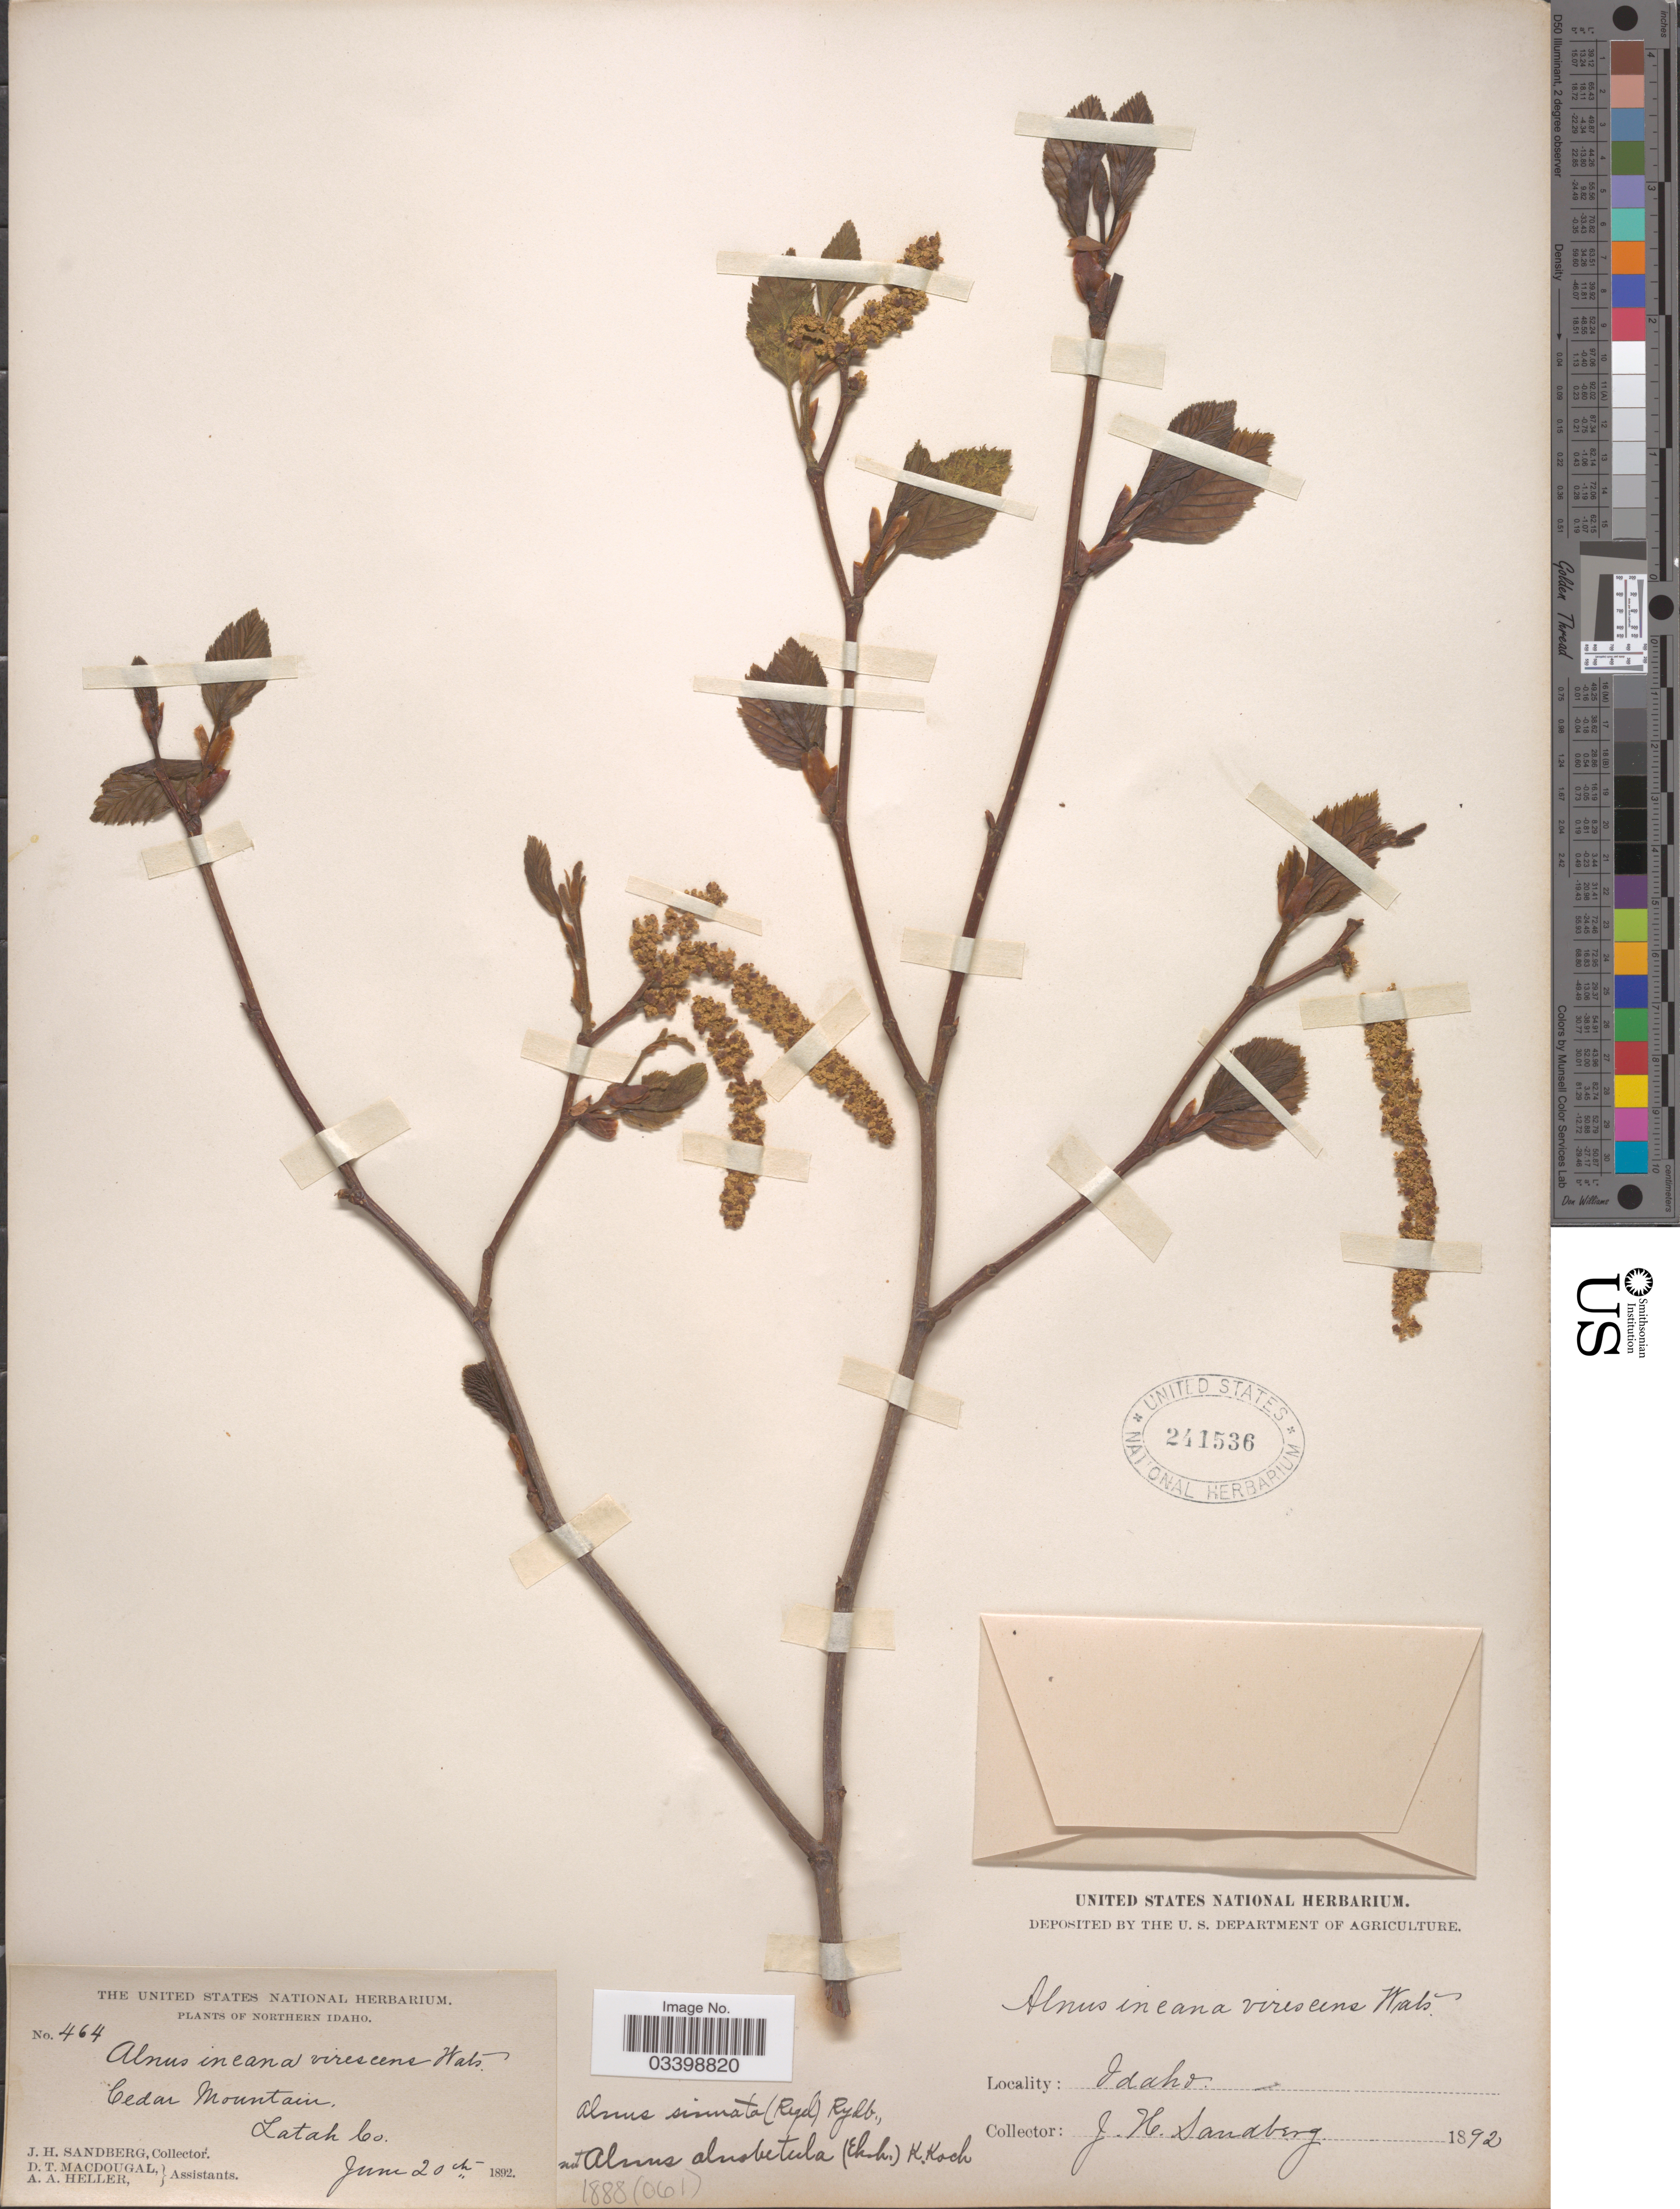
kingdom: Plantae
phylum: Tracheophyta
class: Magnoliopsida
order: Fagales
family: Betulaceae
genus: Alnus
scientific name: Alnus viridis subsp. sinuata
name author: Regel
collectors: J. H. Sandberg, D. T. MacDougal & A. A. Heller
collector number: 464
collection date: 1892-06-20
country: United States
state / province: Idaho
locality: Northern Idaho. Cedar Mountain. Latah Co.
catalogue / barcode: US 241536